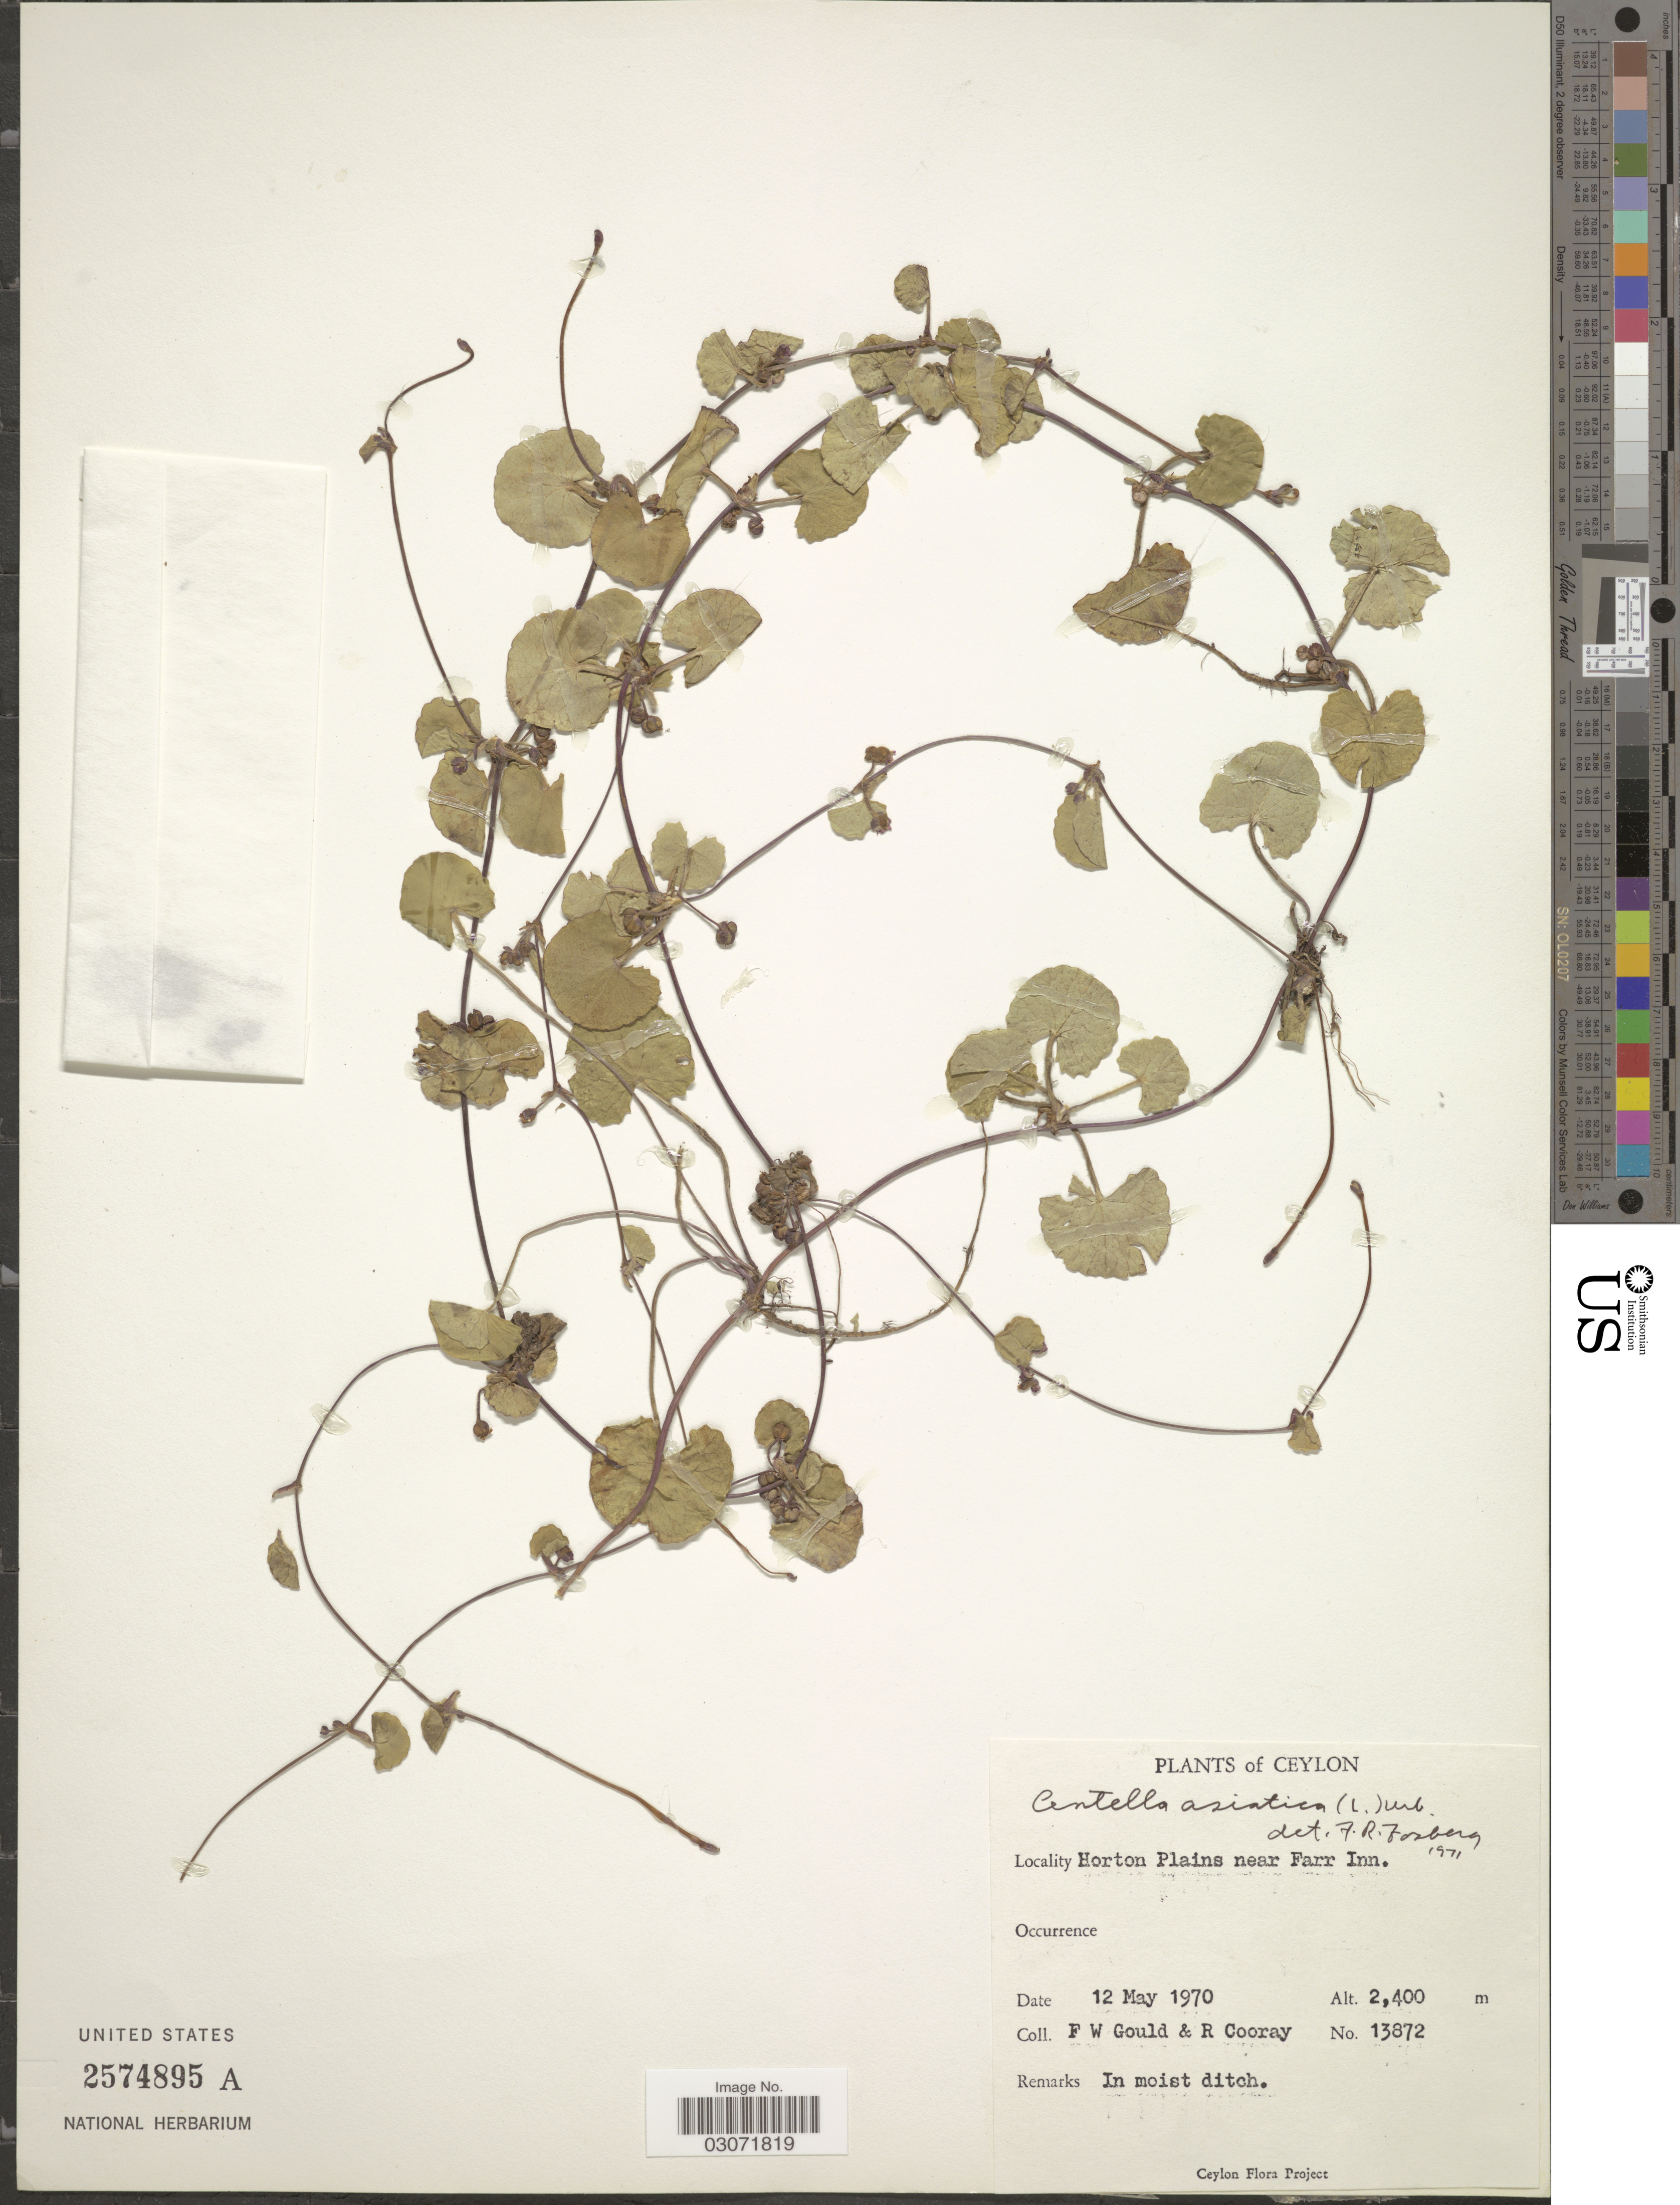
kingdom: Plantae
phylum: Tracheophyta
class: Magnoliopsida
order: Apiales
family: Apiaceae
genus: Centella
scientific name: Centella asiatica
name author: (L.) Urb.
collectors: F. W. Gould & R. Cooray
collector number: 13872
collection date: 1970-05-12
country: Sri Lanka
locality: Ceylon. Horton Plains near Farr Inn.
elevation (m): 2400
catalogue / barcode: US 2574895A